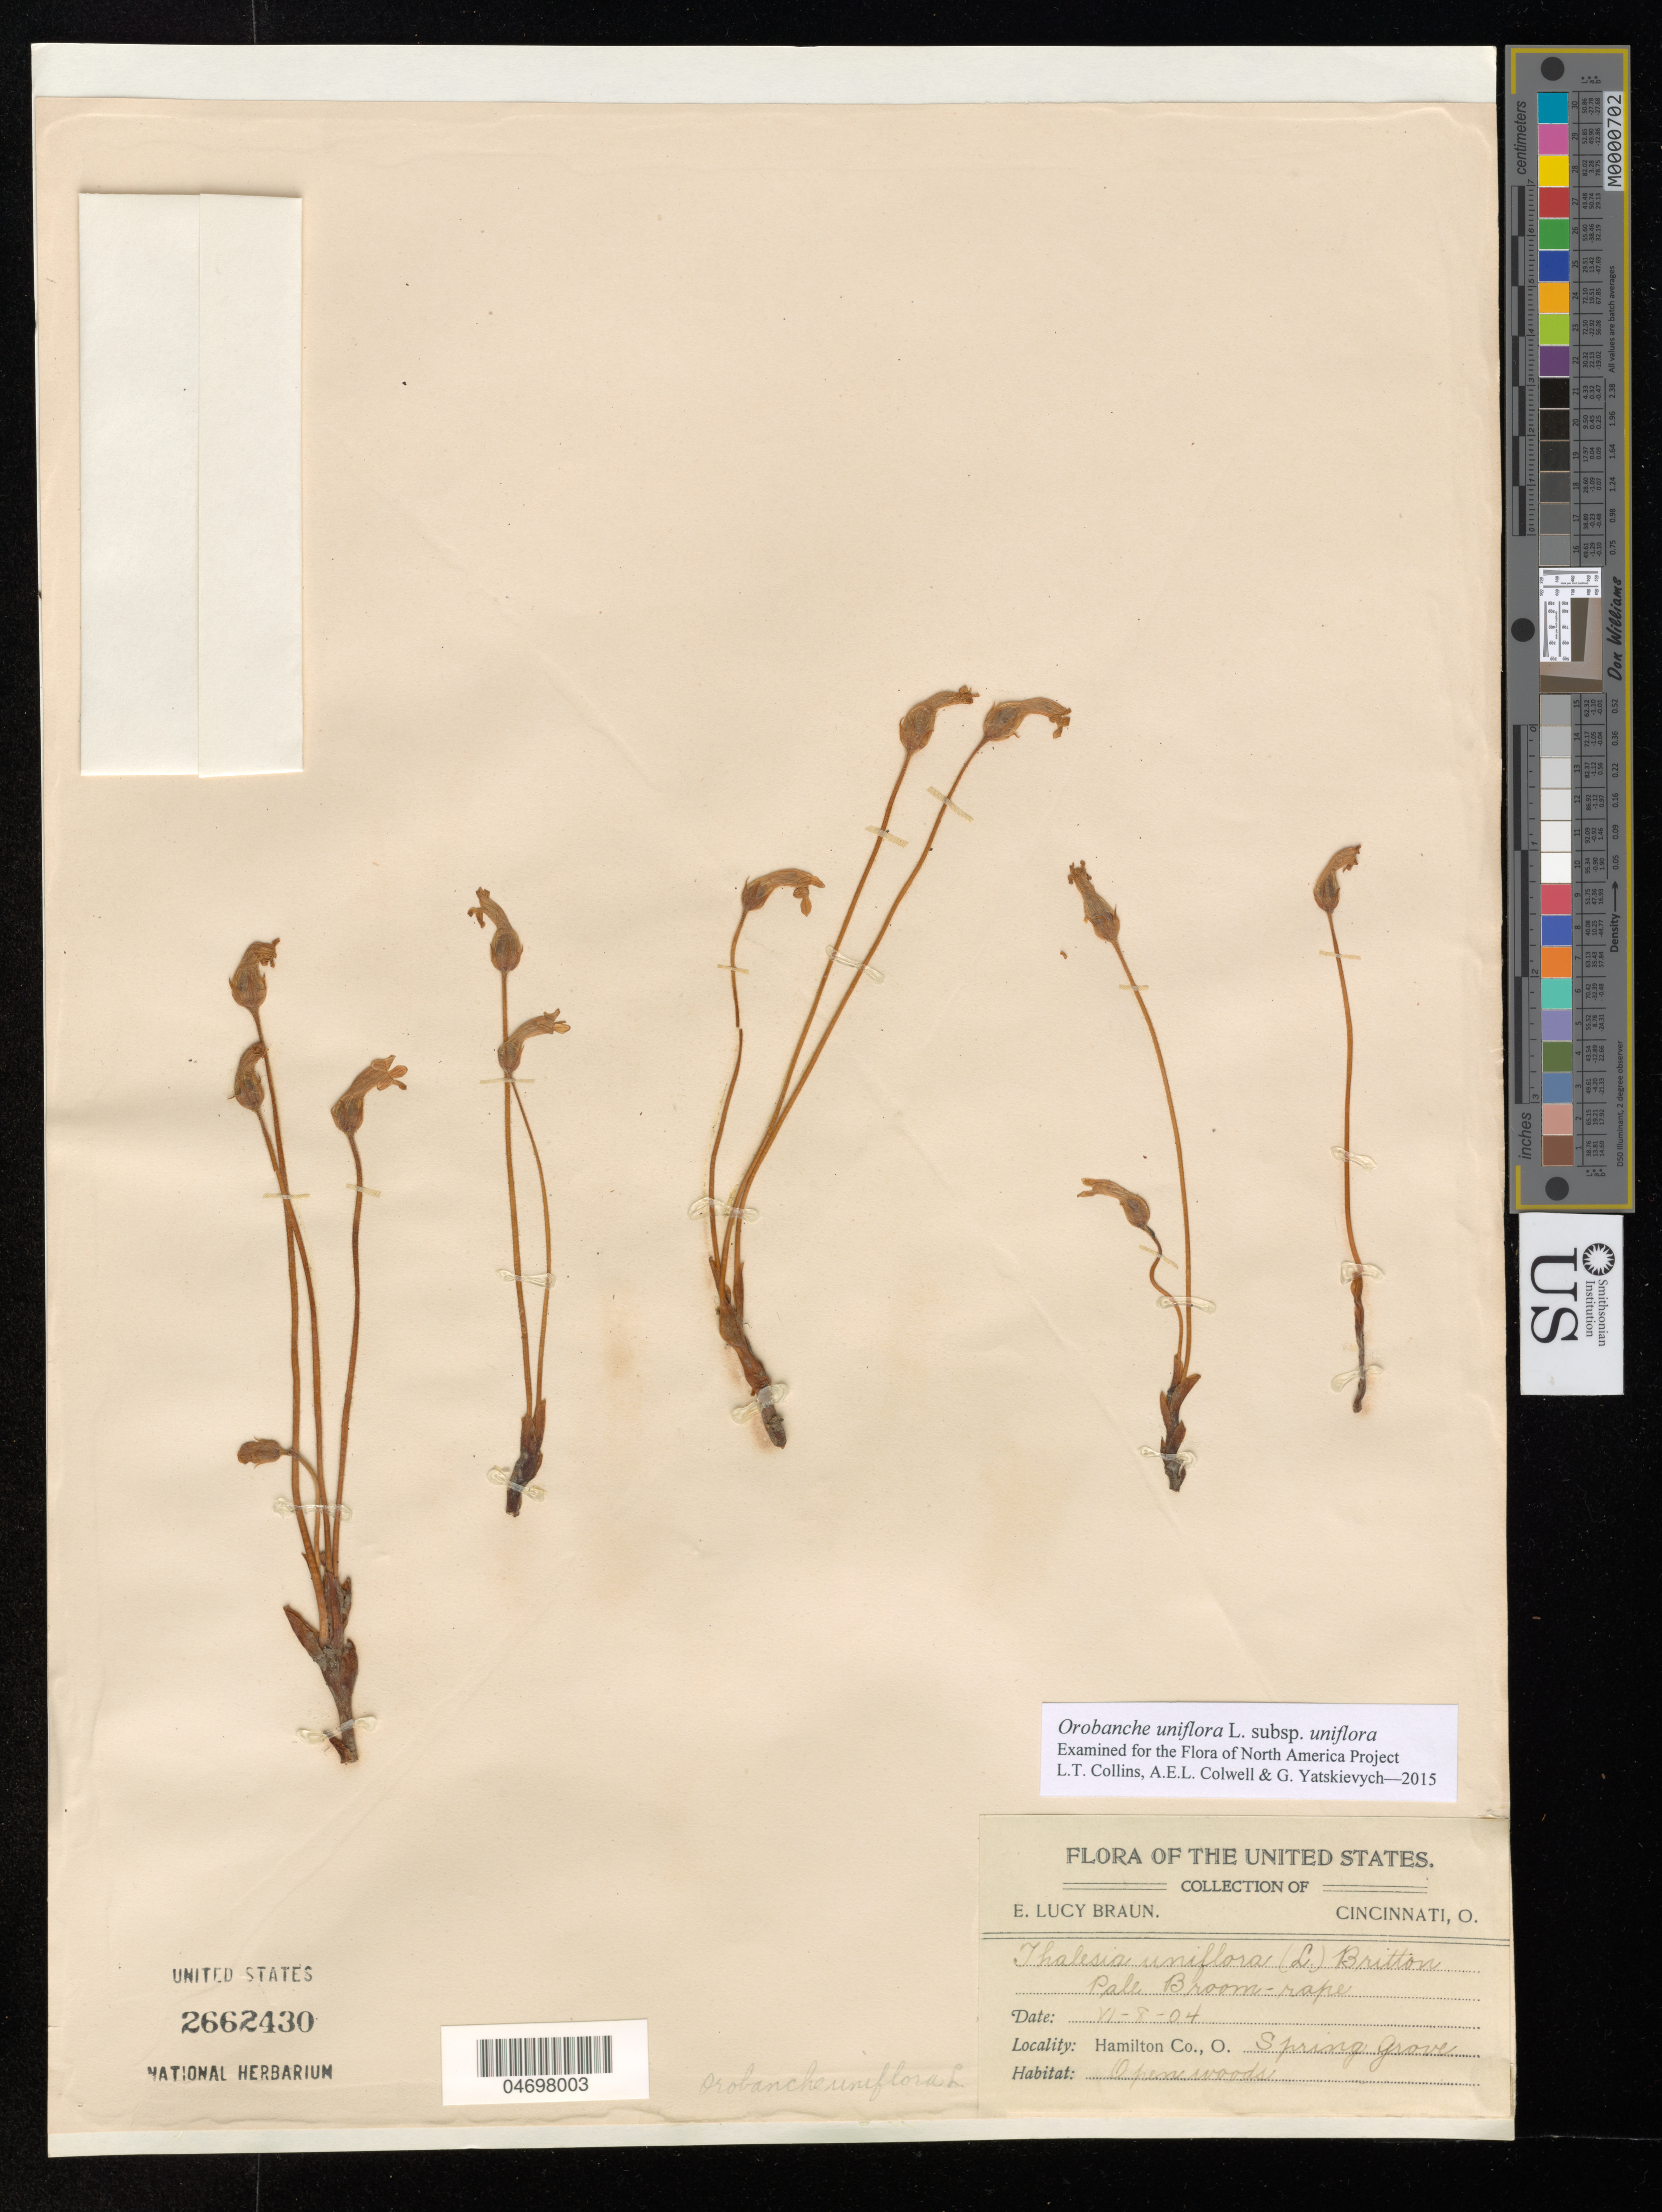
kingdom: Plantae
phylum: Tracheophyta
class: Magnoliopsida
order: Lamiales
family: Orobanchaceae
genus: Orobanche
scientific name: Orobanche uniflora subsp. uniflora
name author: L.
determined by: Collins, L. T.; Colwell, A. E.; Yatskievych, G. A.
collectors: E. L. Braun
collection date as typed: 8 Jun 1904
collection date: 1904-06-08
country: United States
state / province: Ohio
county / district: Hamilton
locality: Spring Grove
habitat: Open woods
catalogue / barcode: US 2662430